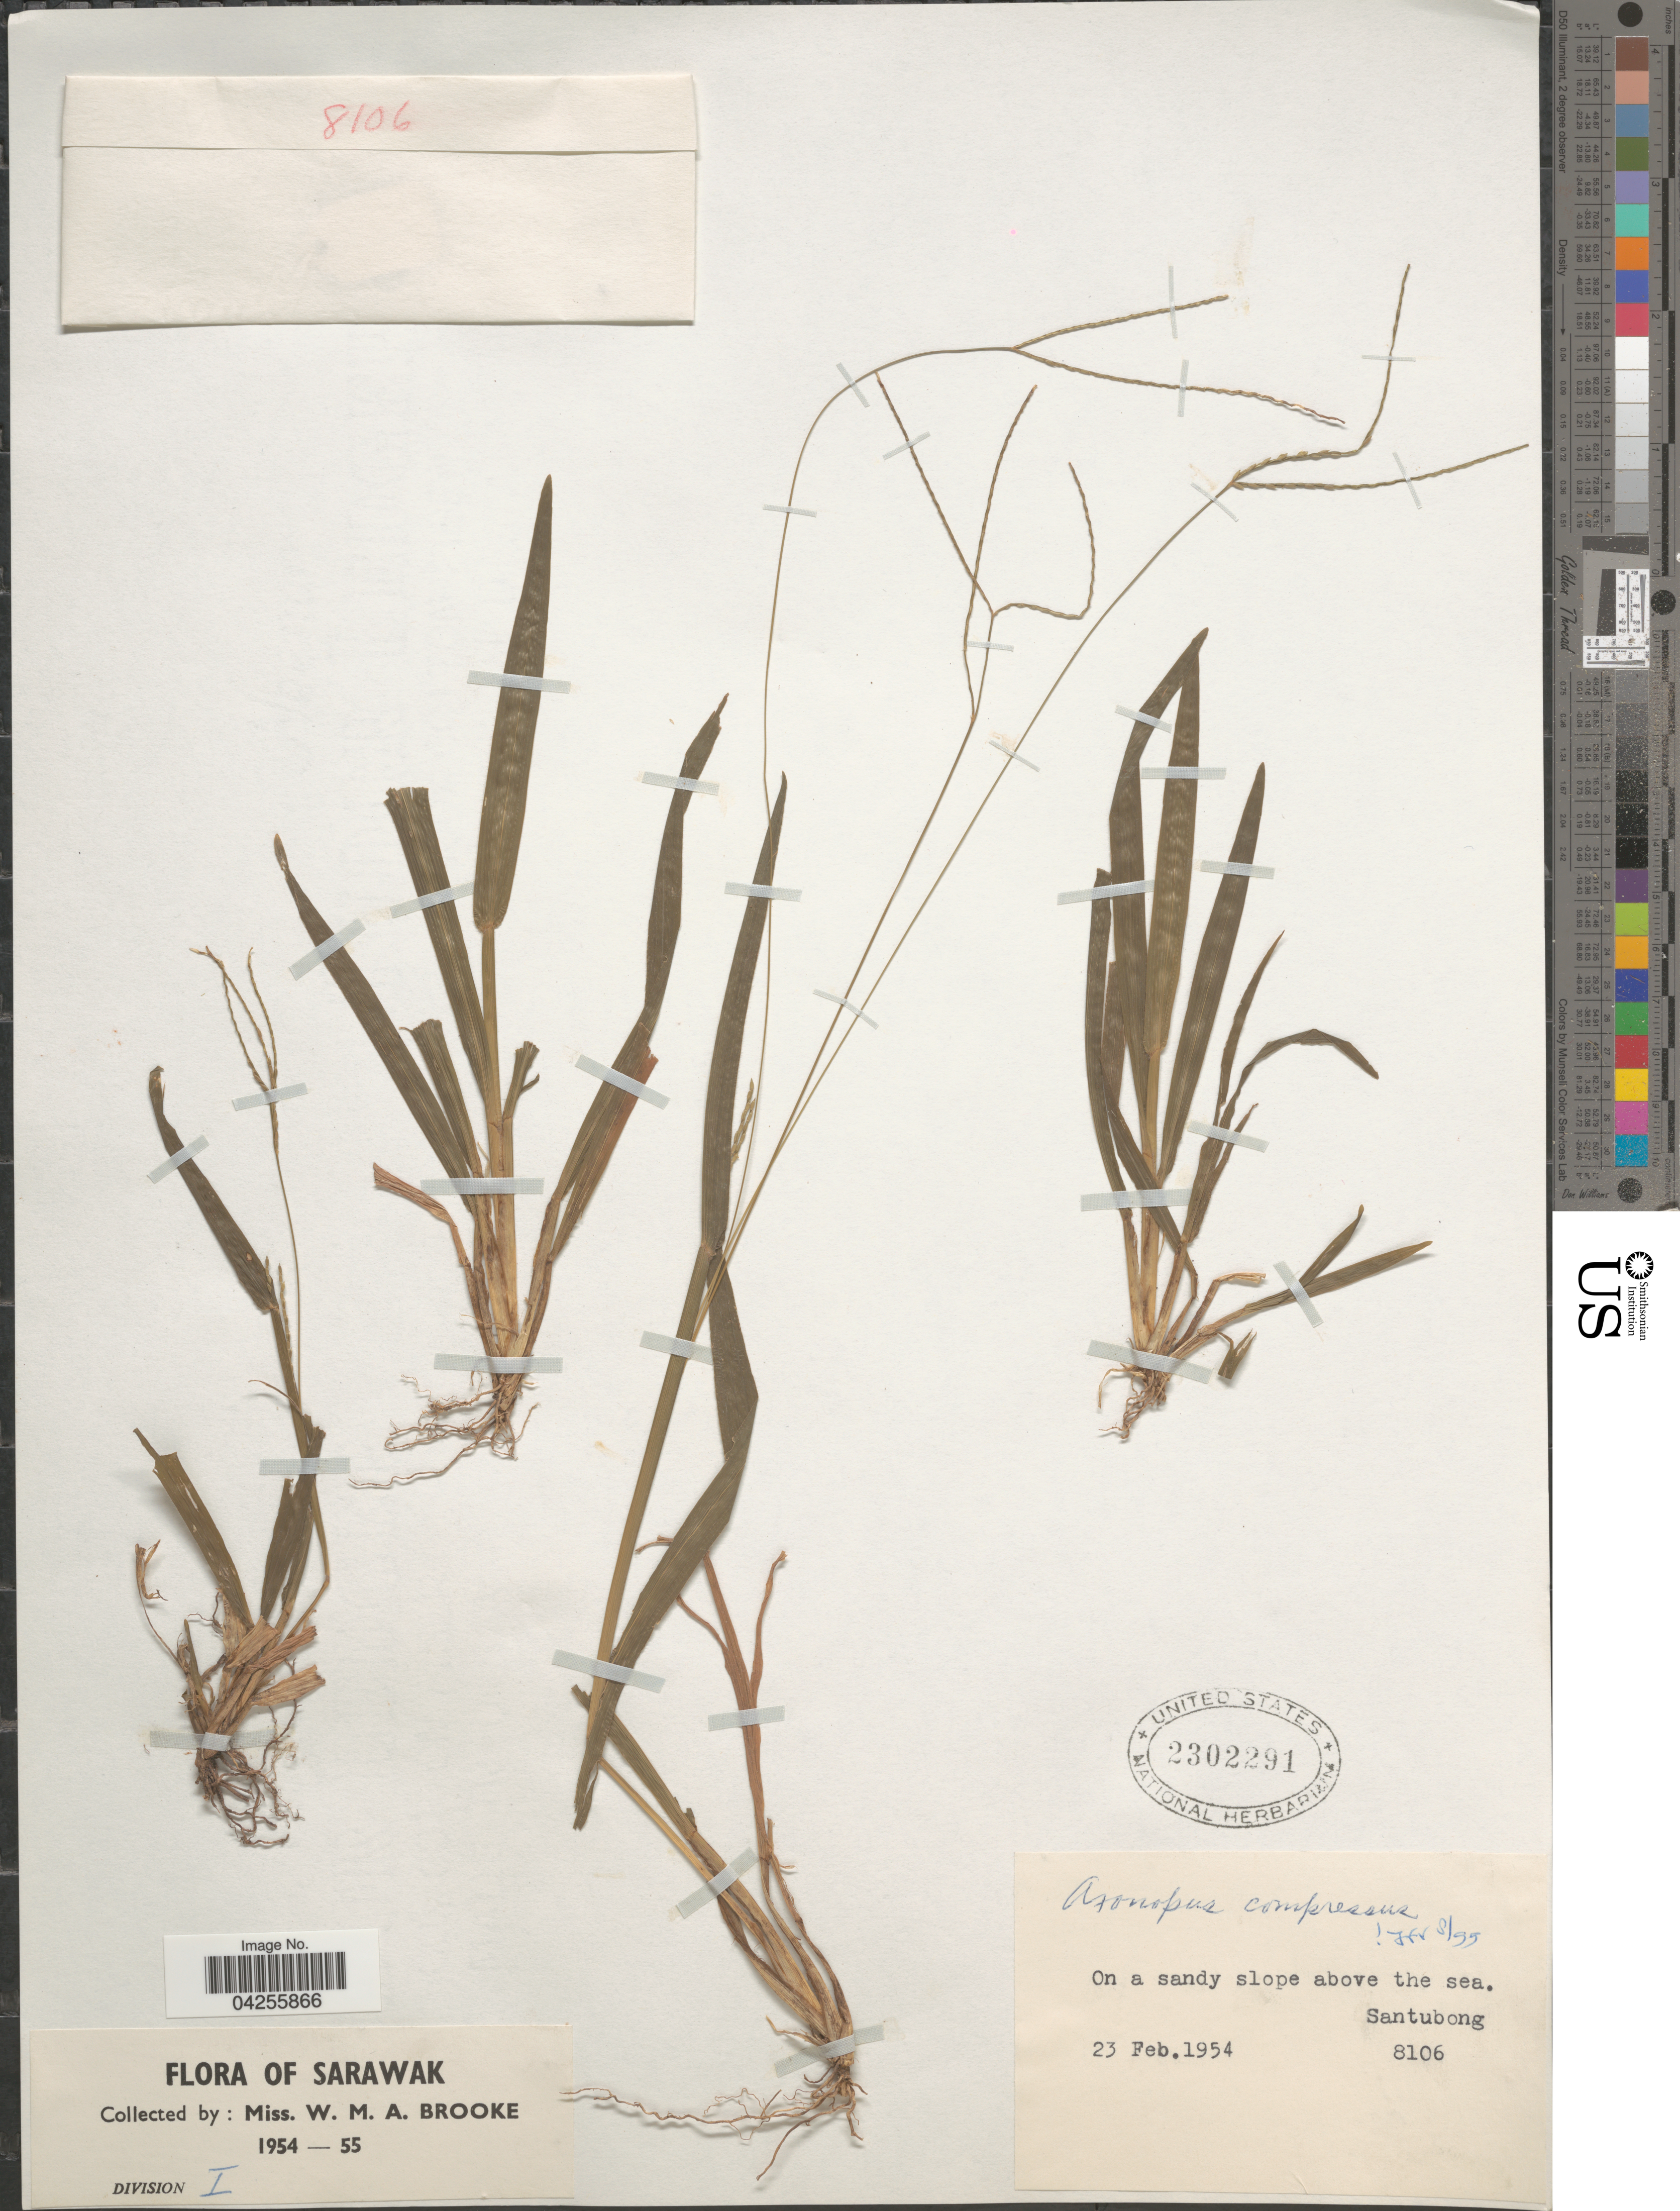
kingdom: Plantae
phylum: Tracheophyta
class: Liliopsida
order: Poales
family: Poaceae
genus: Axonopus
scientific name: Axonopus compressus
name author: (Sw.) P. Beauv.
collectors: W. Brooke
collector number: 8106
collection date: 1954-02-23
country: Malaysia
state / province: Sarawak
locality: On a sandy slope above the sea. Santubong.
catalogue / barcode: US 2302291